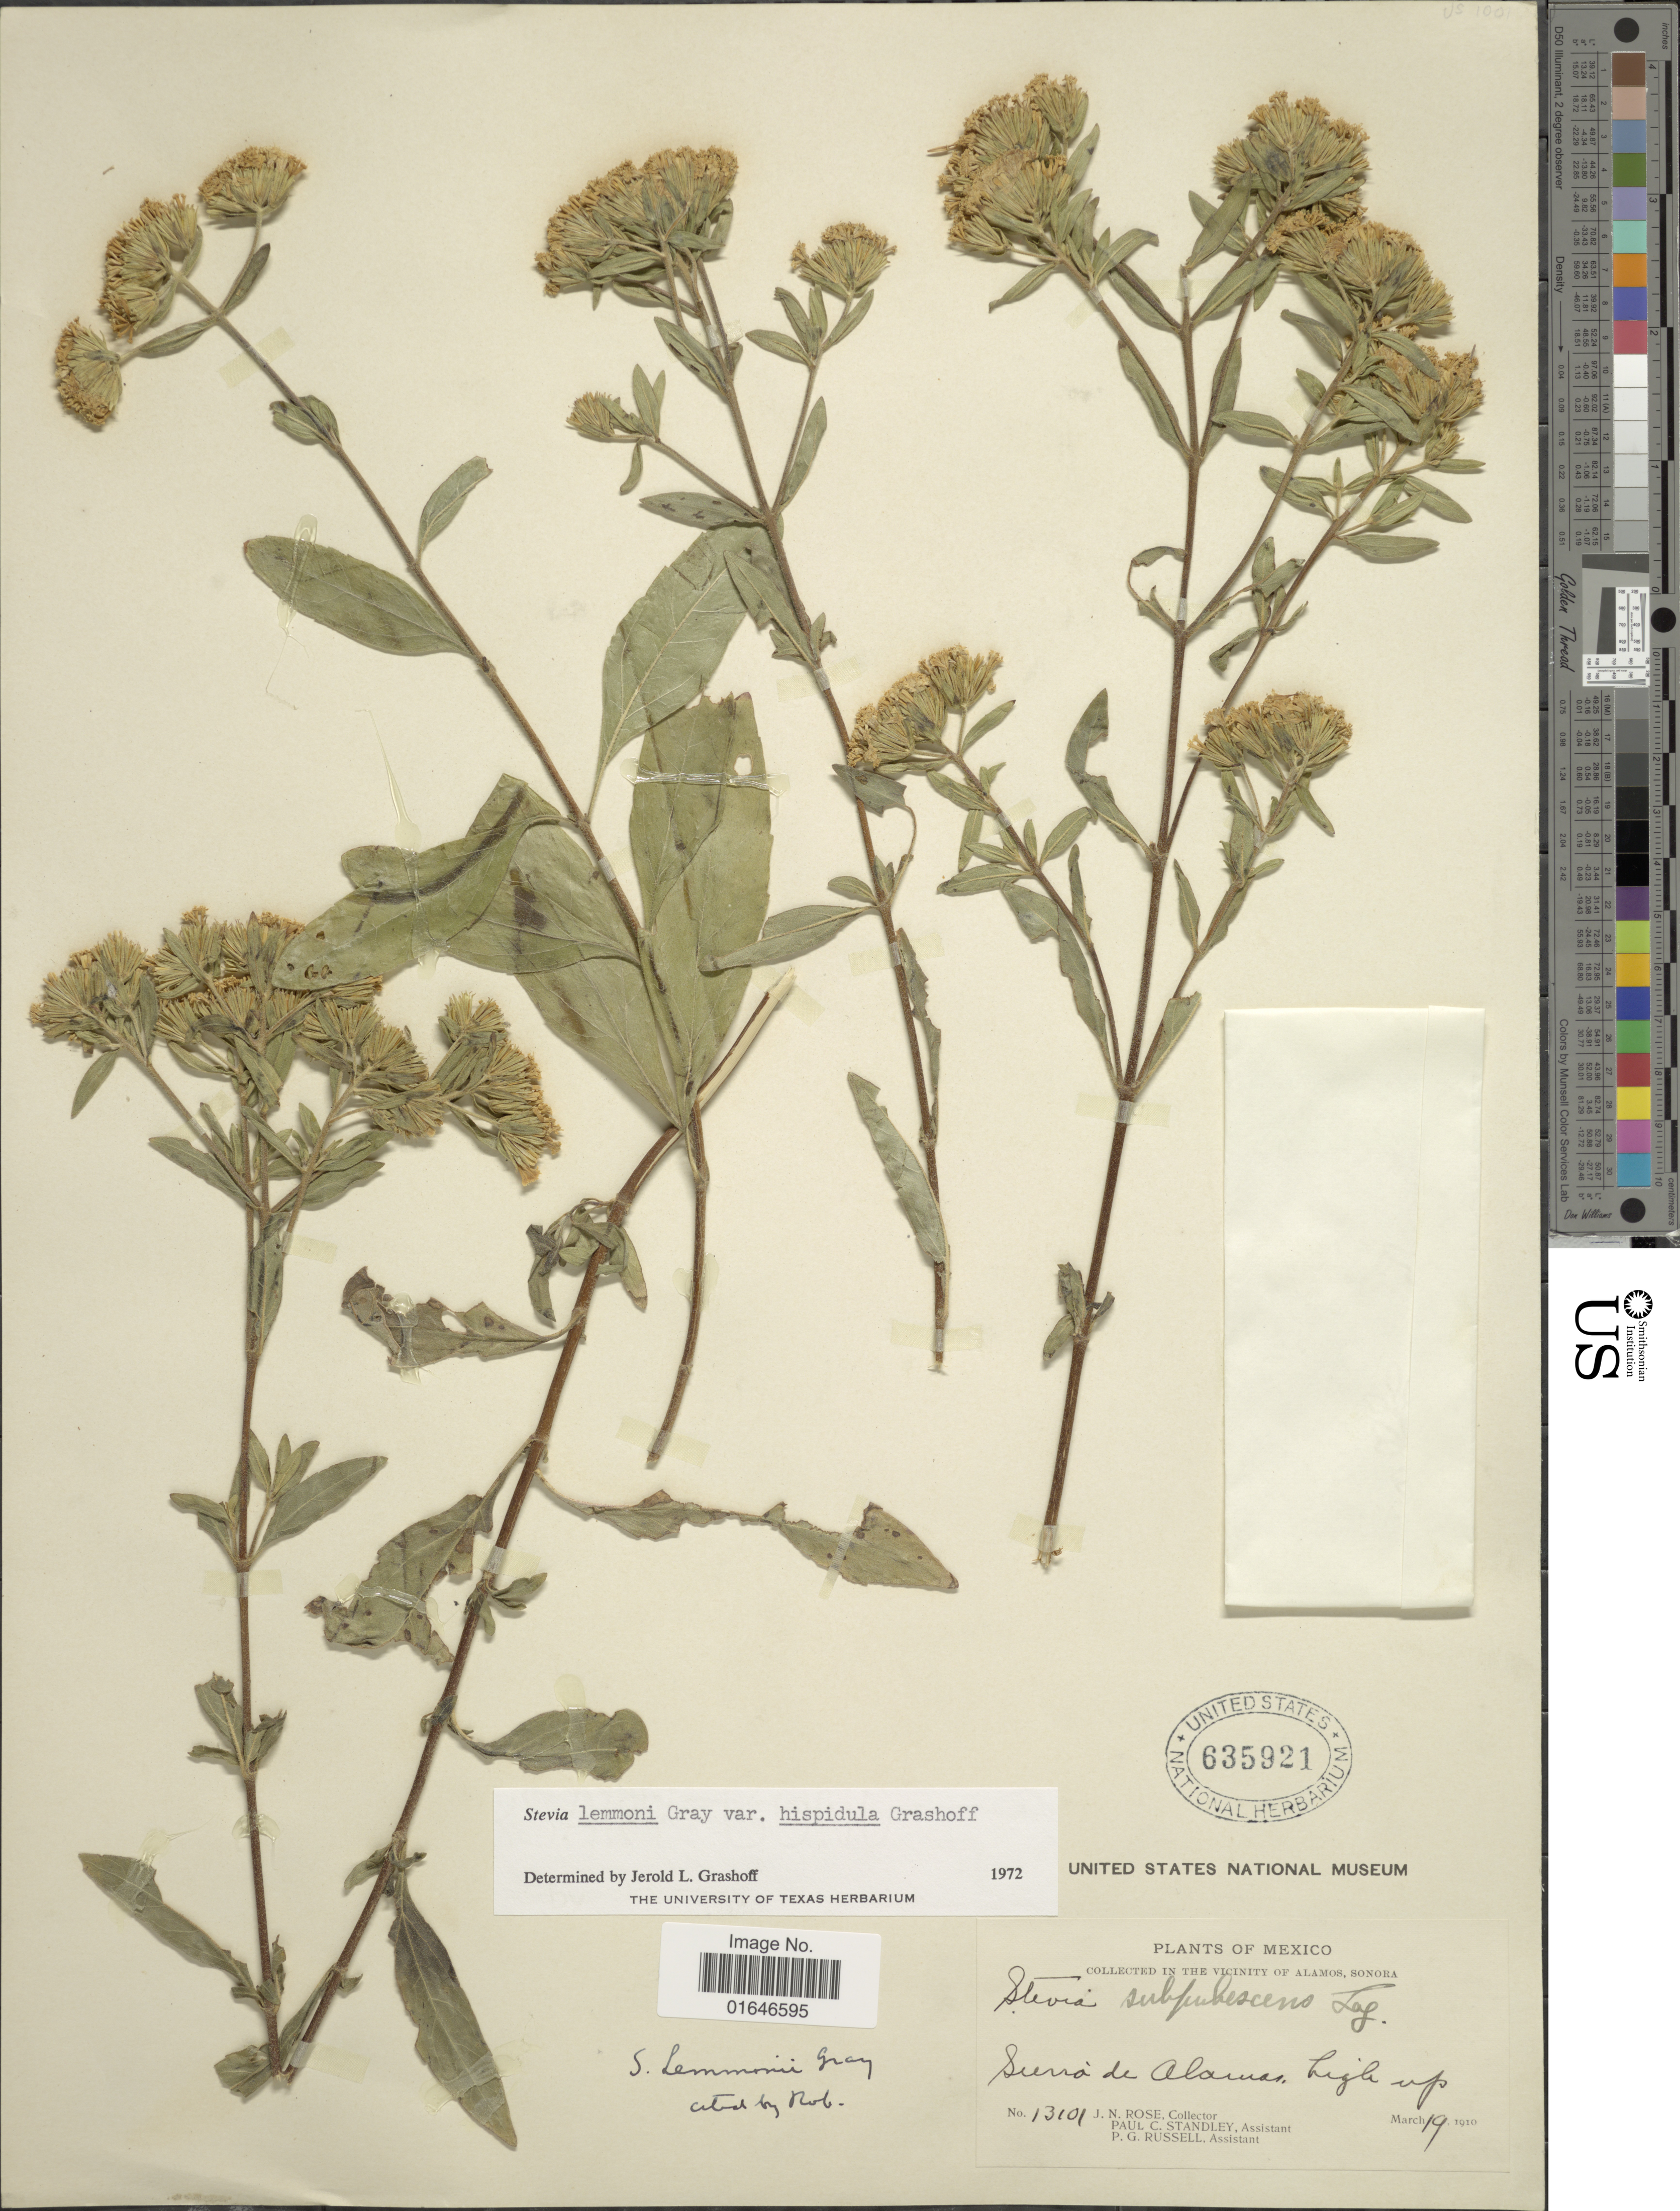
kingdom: Plantae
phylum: Tracheophyta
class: Magnoliopsida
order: Asterales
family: Asteraceae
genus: Stevia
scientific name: Stevia lemmonii var. hispidula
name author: Grashoff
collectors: J. N. Rose, P. C. Standley & P. G. Russell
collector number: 13101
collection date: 1910-03-19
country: Mexico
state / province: Sonora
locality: In the vicinity of Alamos, Sonora, Sierra de Alamas. high up.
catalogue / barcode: US 635921